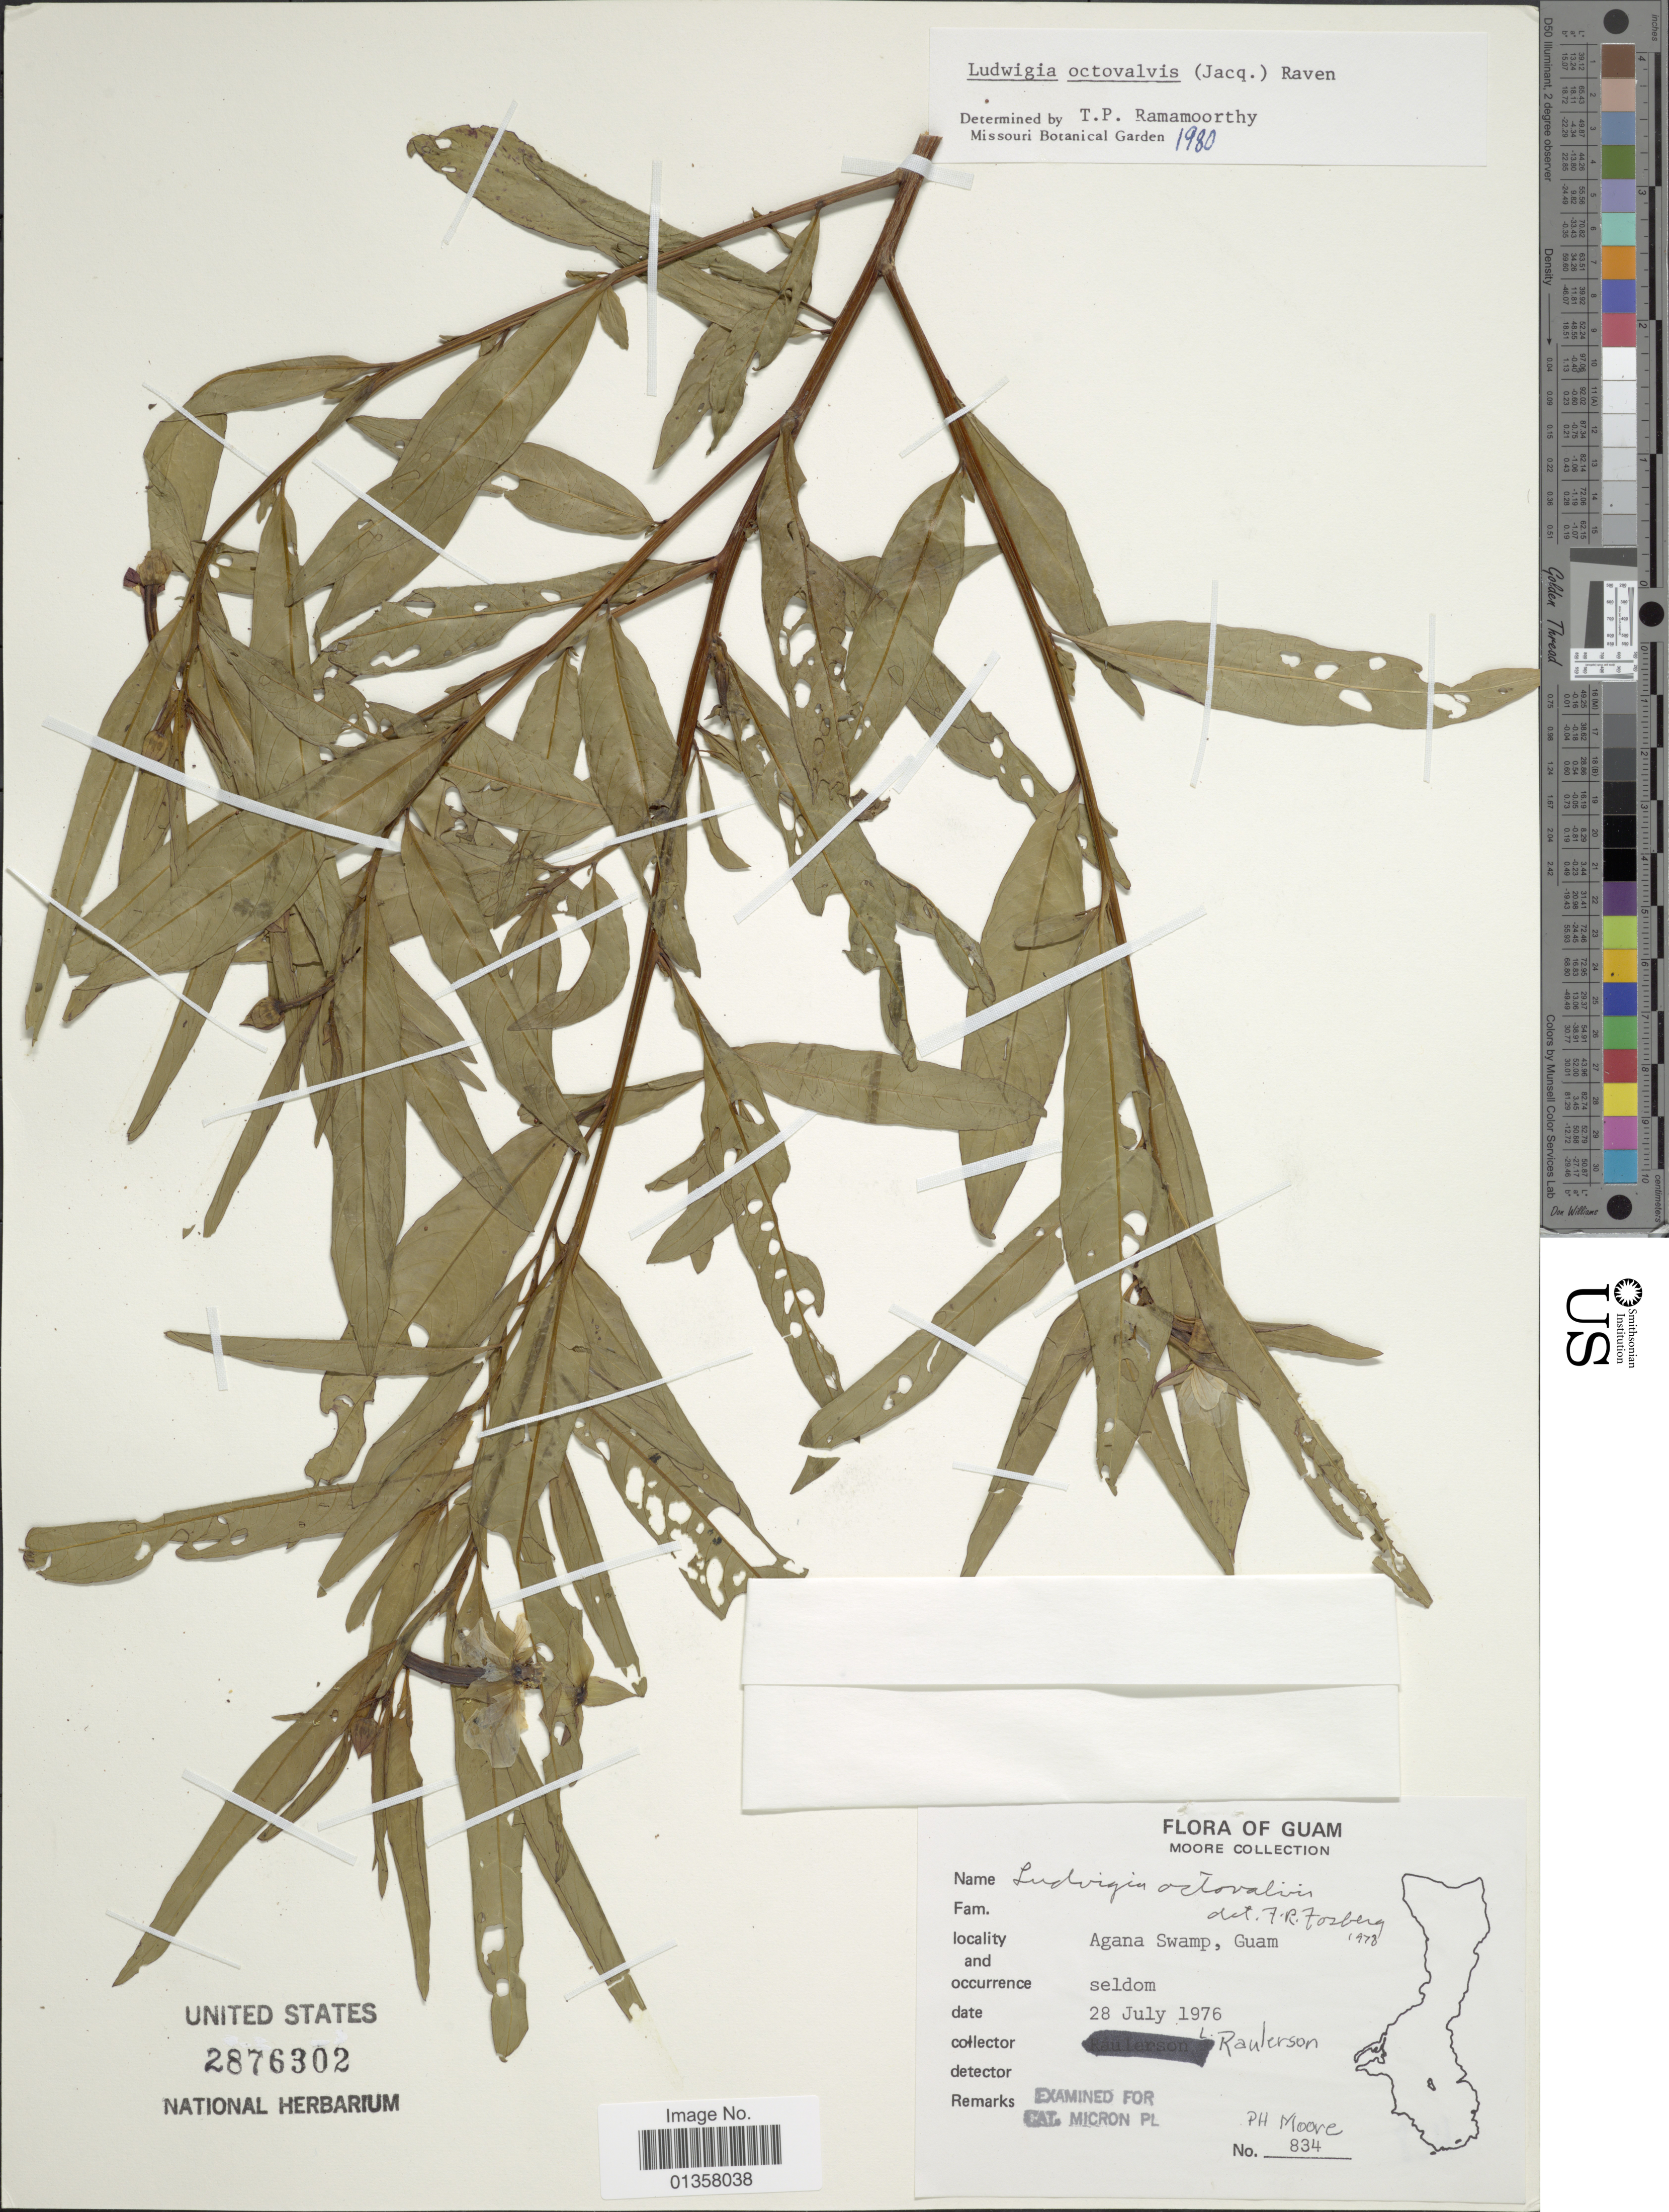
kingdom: Plantae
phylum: Tracheophyta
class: Magnoliopsida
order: Myrtales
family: Onagraceae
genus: Ludwigia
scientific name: Ludwigia octovalvis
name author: (Jacq.) P.H. Raven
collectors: L. Raulerson & P. H. Moore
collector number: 834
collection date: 1976-07-28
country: Guam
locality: Agana Swamp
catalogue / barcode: US 2876302